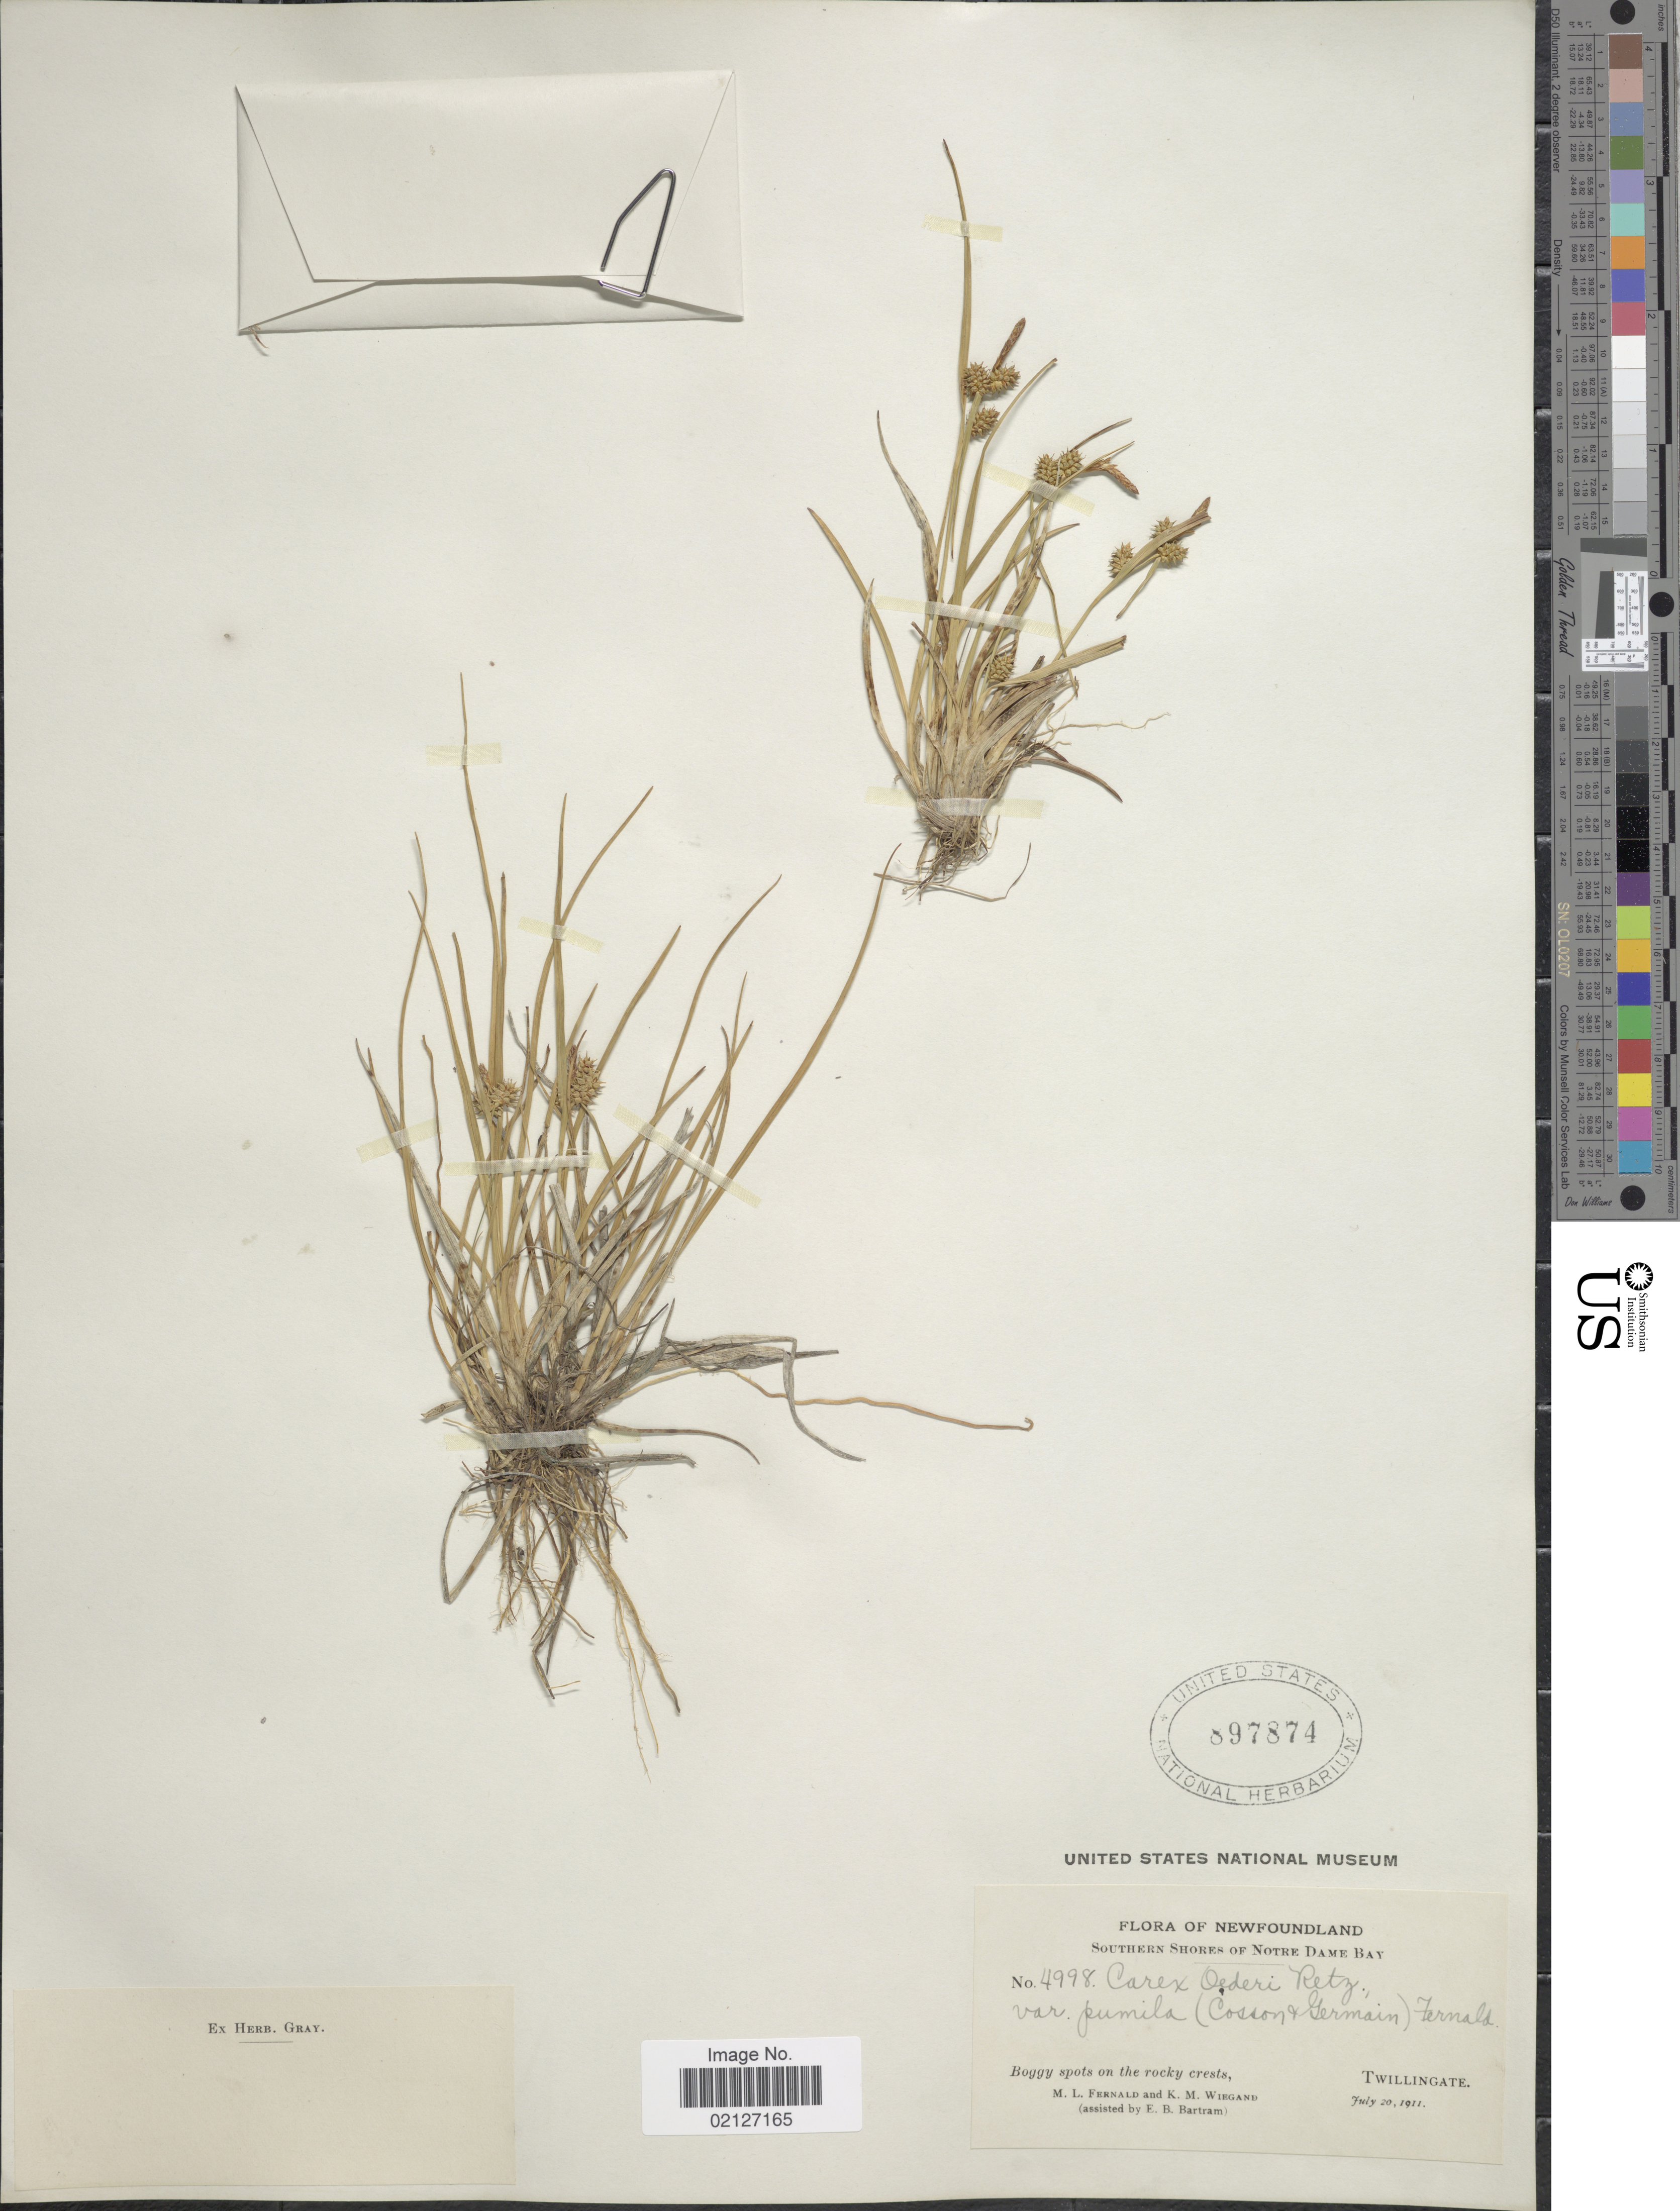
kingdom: Plantae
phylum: Tracheophyta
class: Liliopsida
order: Poales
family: Cyperaceae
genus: Carex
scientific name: Carex oederi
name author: Retz.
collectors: M. L. Fernald, K. M. Wiegand & E. B. Bartram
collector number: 4998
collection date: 1911-07-20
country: Canada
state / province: Newfoundland and Labrador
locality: Southern shores of Notre Dame Bay, boggy spots on the rocky crests, Twillingate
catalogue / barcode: US 897874